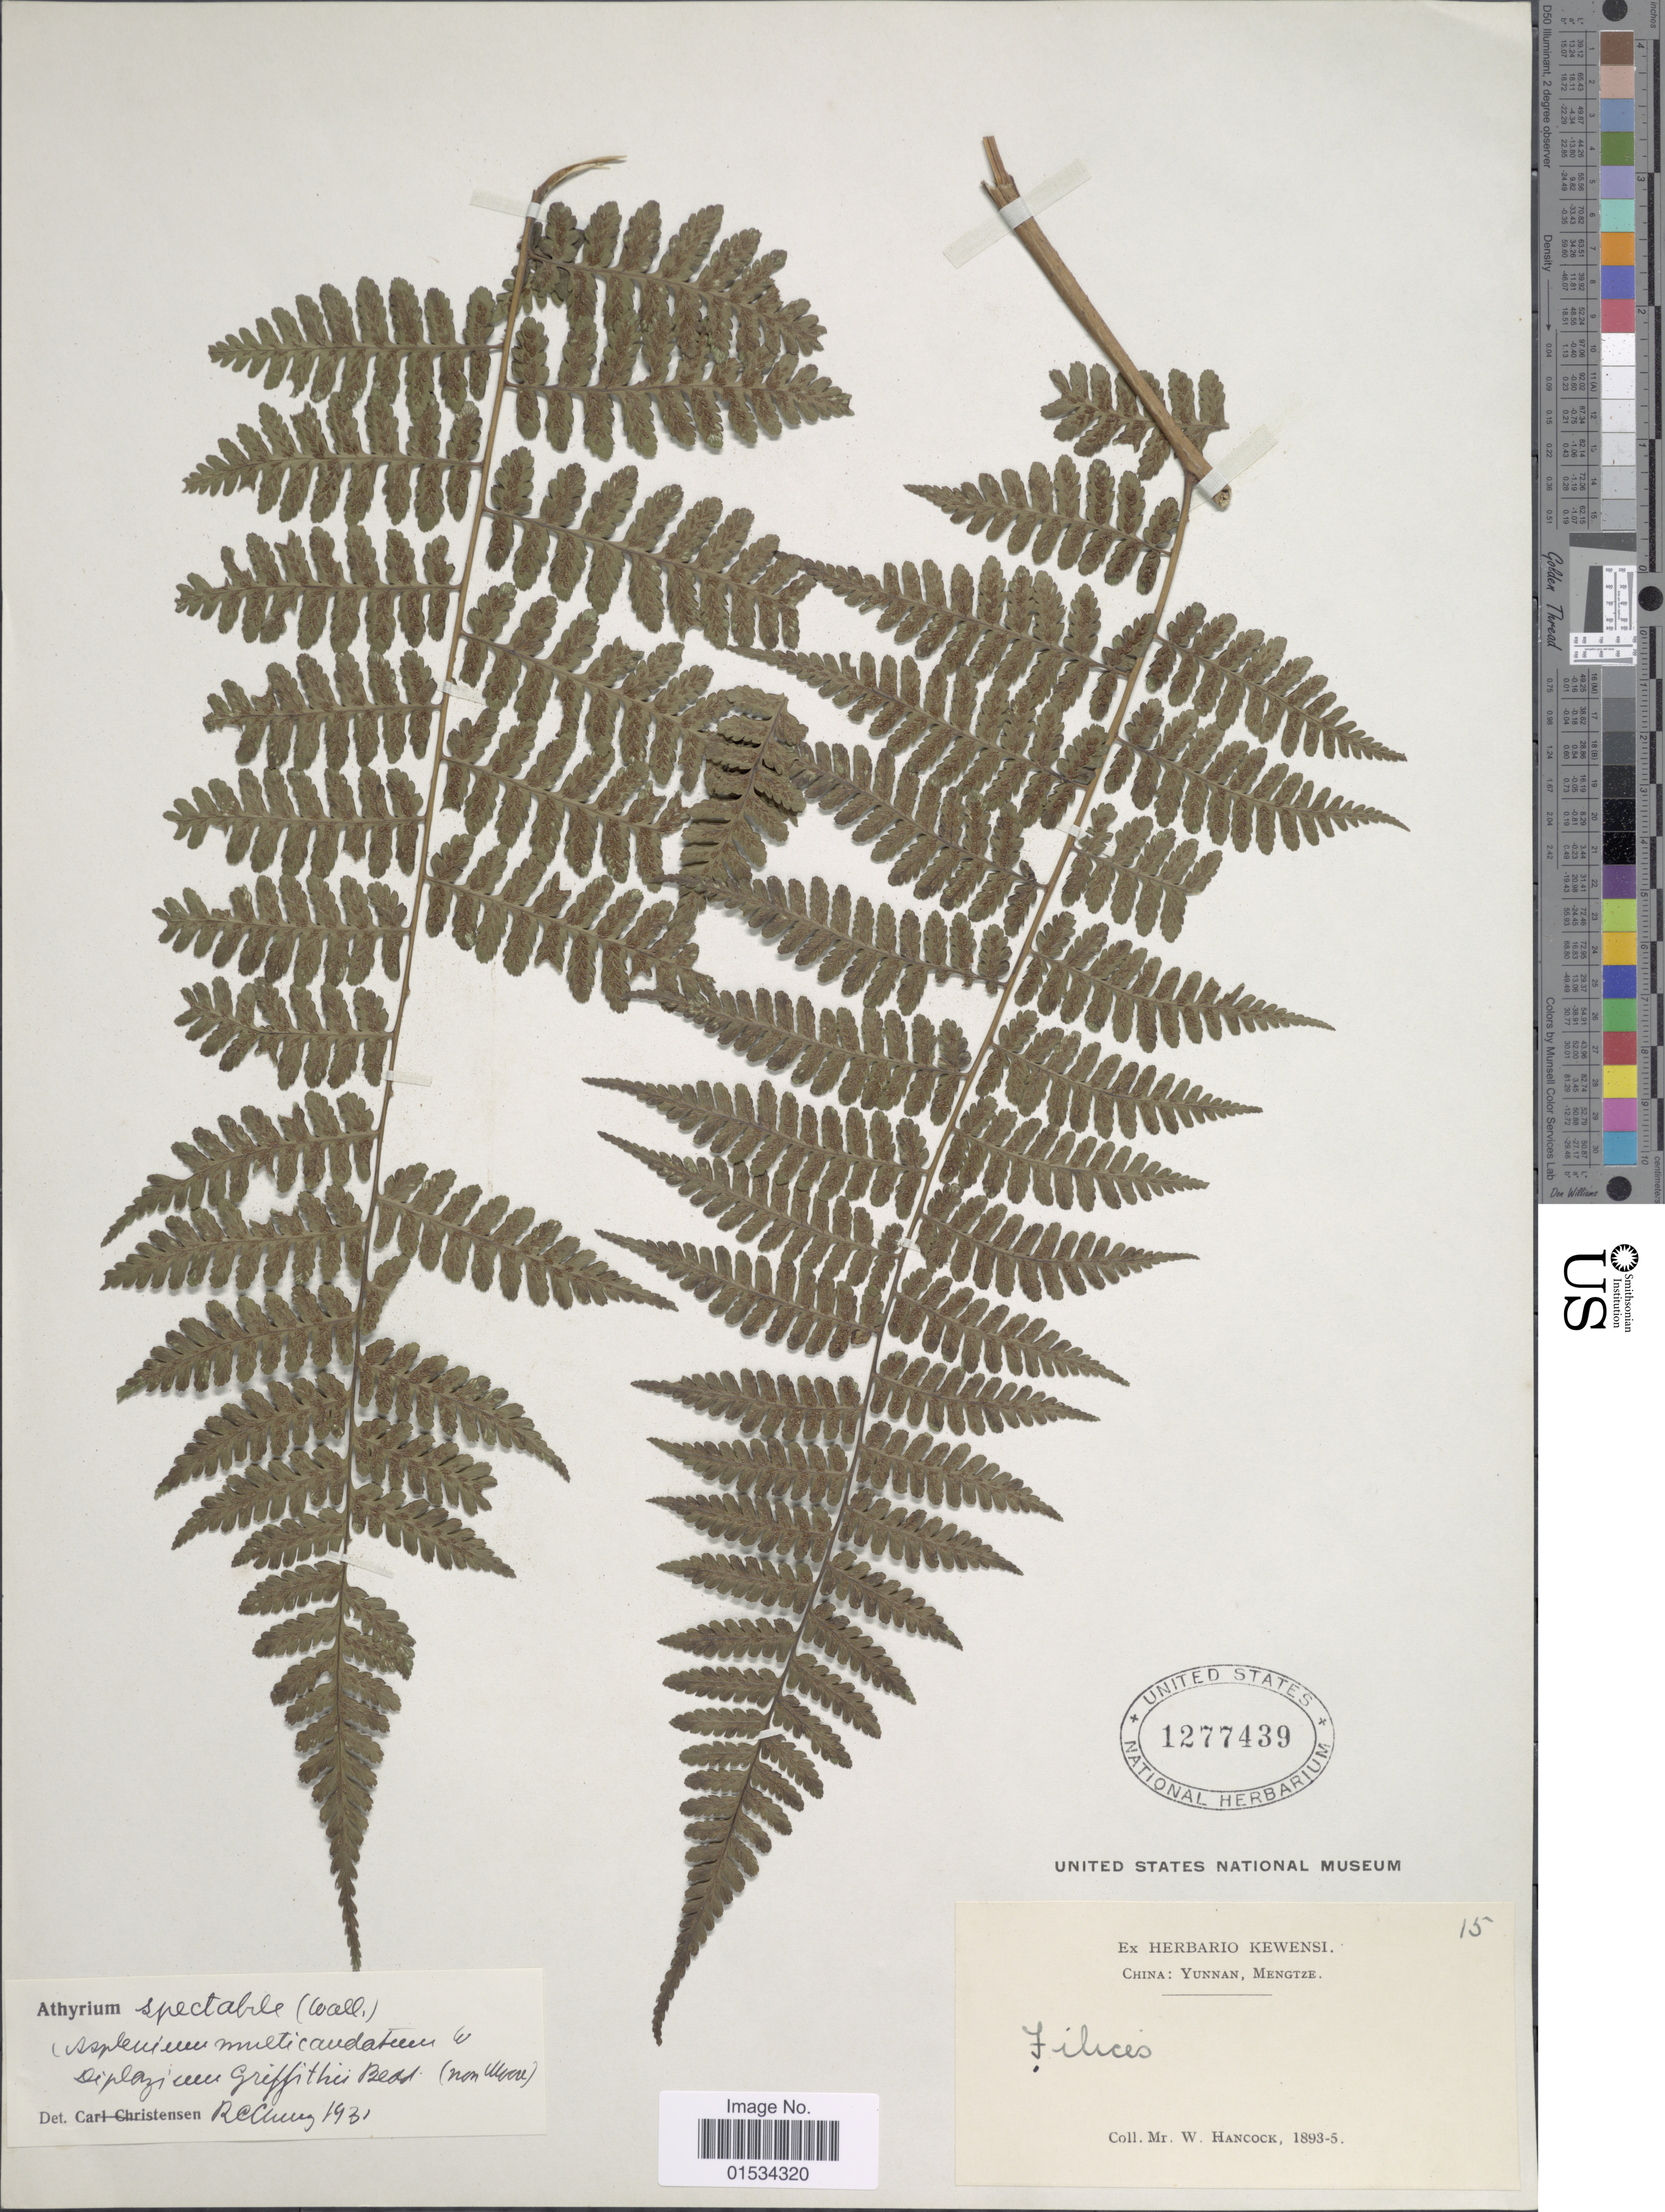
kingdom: Plantae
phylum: Tracheophyta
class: Polypodiopsida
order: Polypodiales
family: Athyriaceae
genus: Diplazium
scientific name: Diplazium spectabile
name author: (Wall. ex Mett.) Bir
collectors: W. Hancock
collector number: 15?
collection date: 1893/1895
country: China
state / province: Yunnan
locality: Mengtze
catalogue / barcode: US 1277439